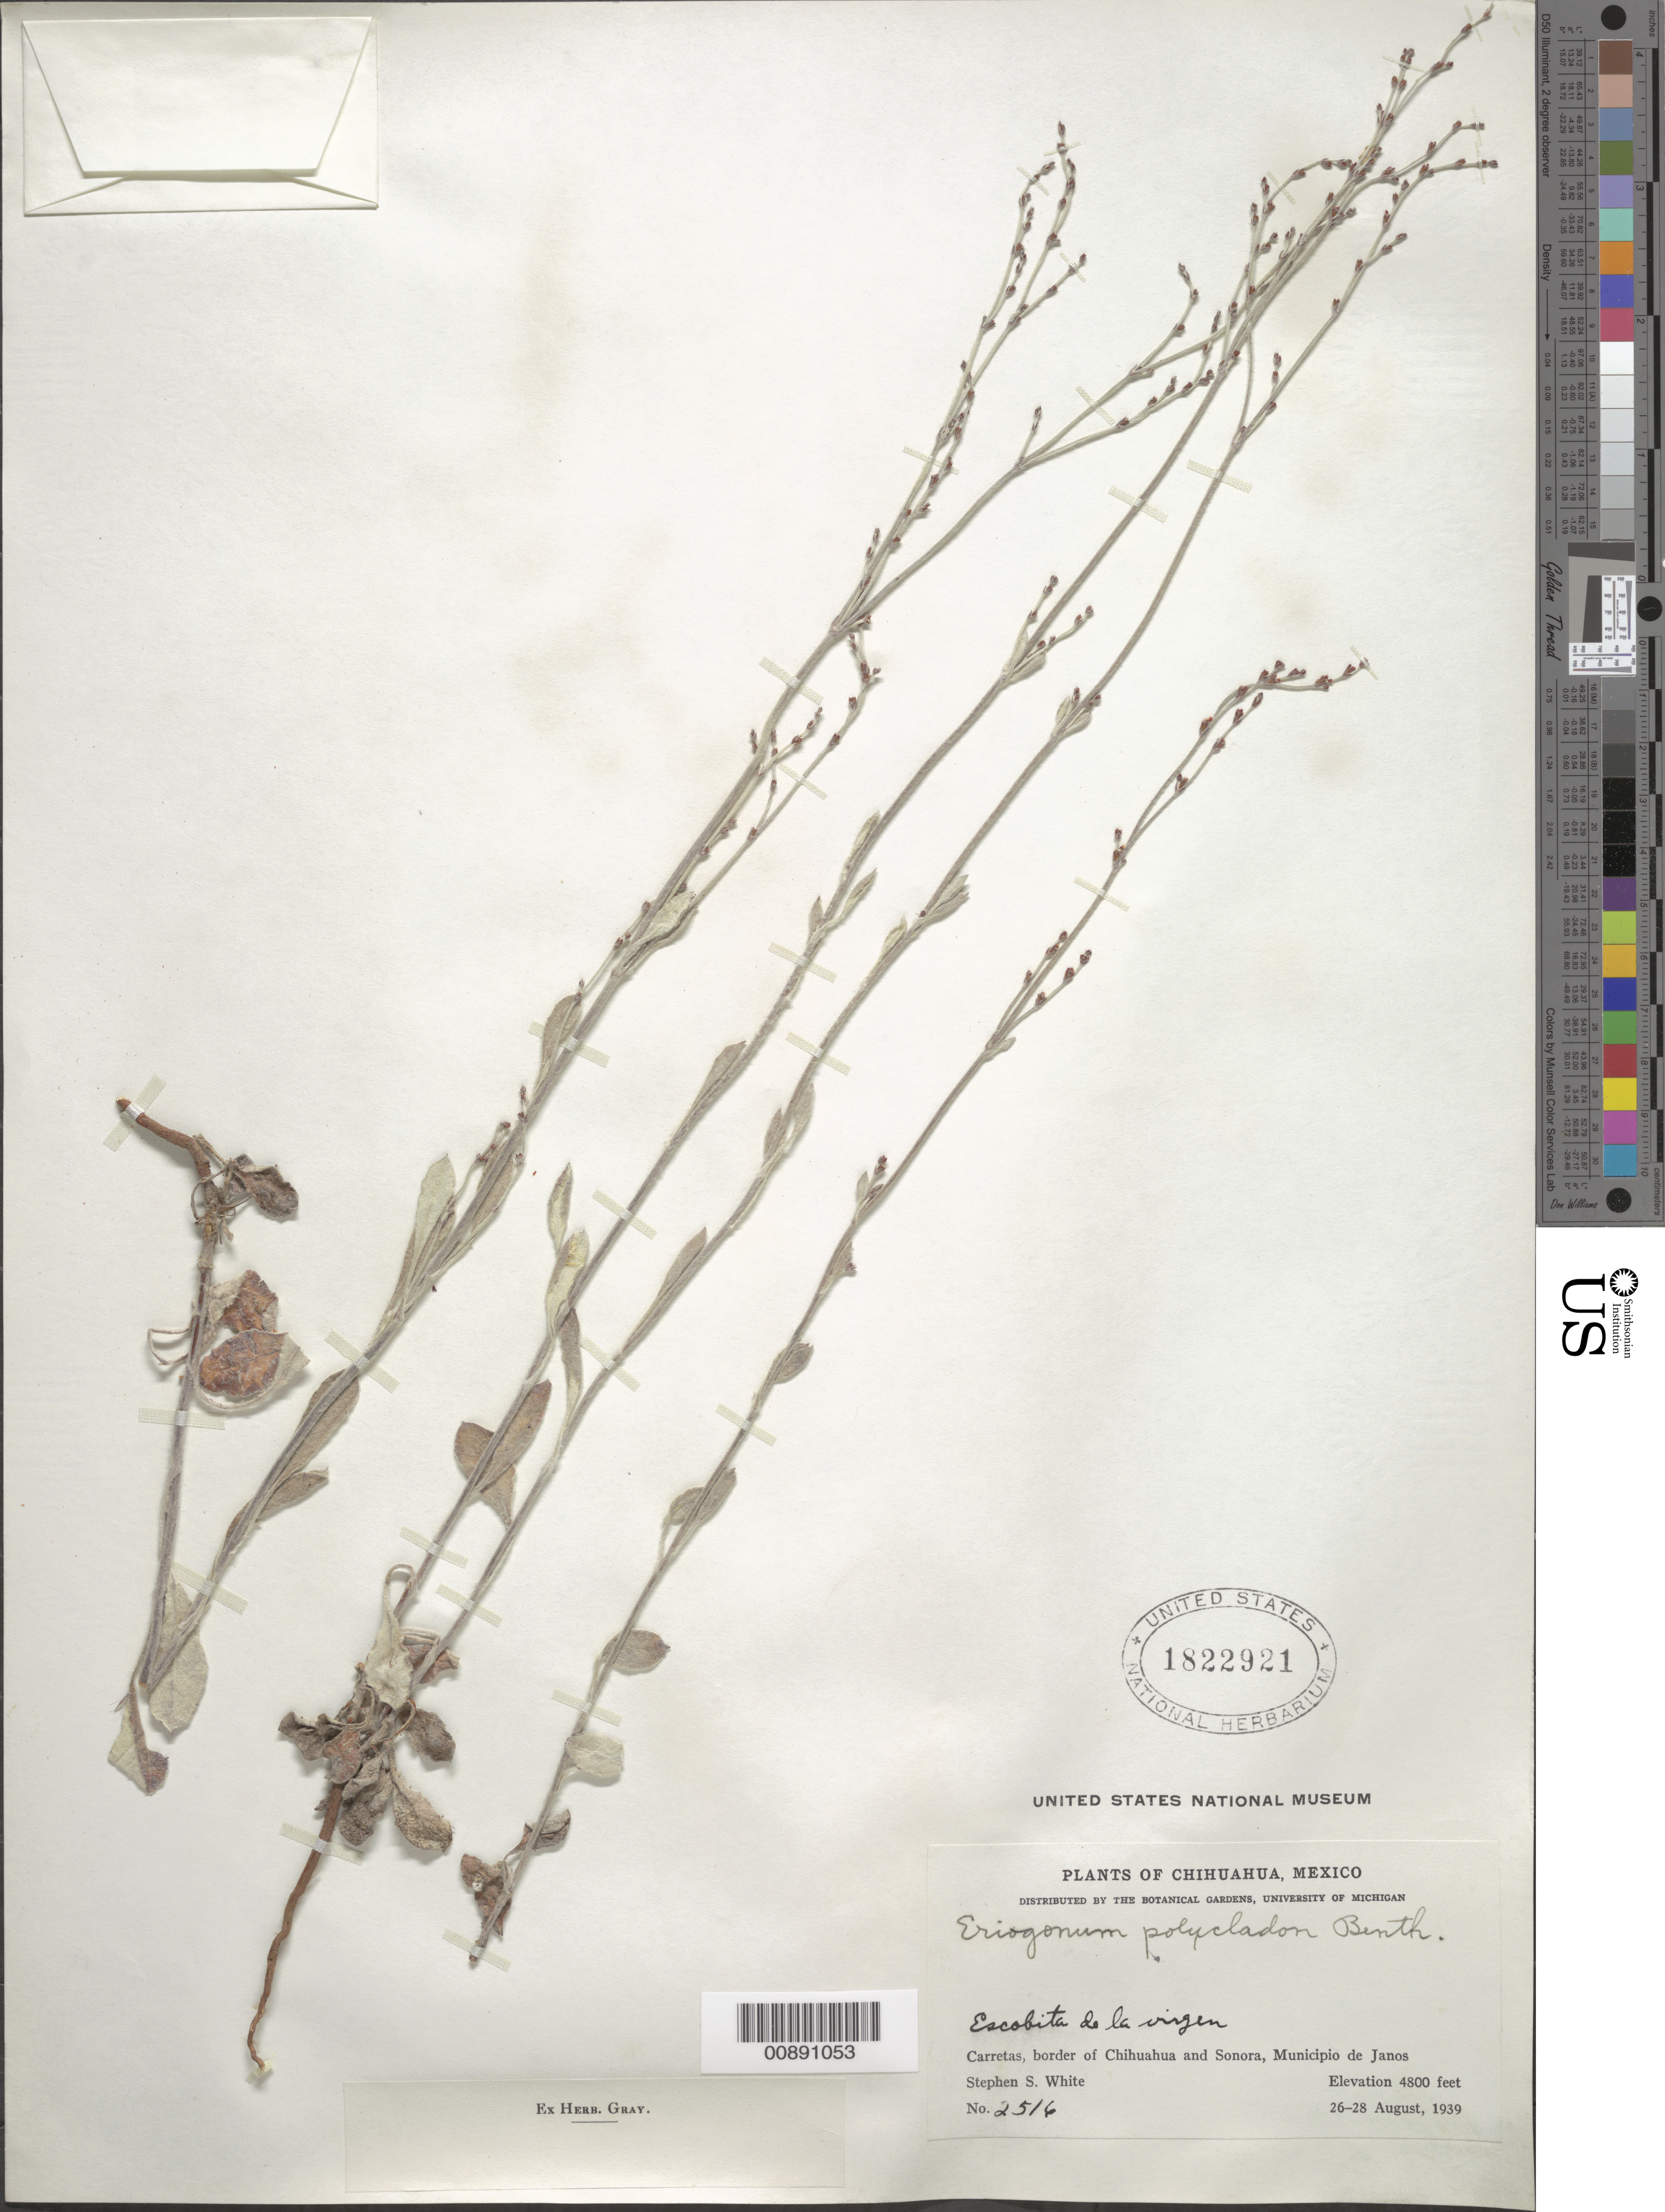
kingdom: Plantae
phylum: Tracheophyta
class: Magnoliopsida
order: Caryophyllales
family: Polygonaceae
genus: Eriogonum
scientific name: Eriogonum polycladon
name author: Benth.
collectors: S. S. White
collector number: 2516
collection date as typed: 26 Aug 1939 to 28 Aug 1939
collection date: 1939-08-26/1939-08-28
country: Mexico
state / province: Chihuahua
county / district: Janos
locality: Carretas, border of Chihuahua and Sonora, Municipio de Janos.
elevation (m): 1463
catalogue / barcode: US 1822921